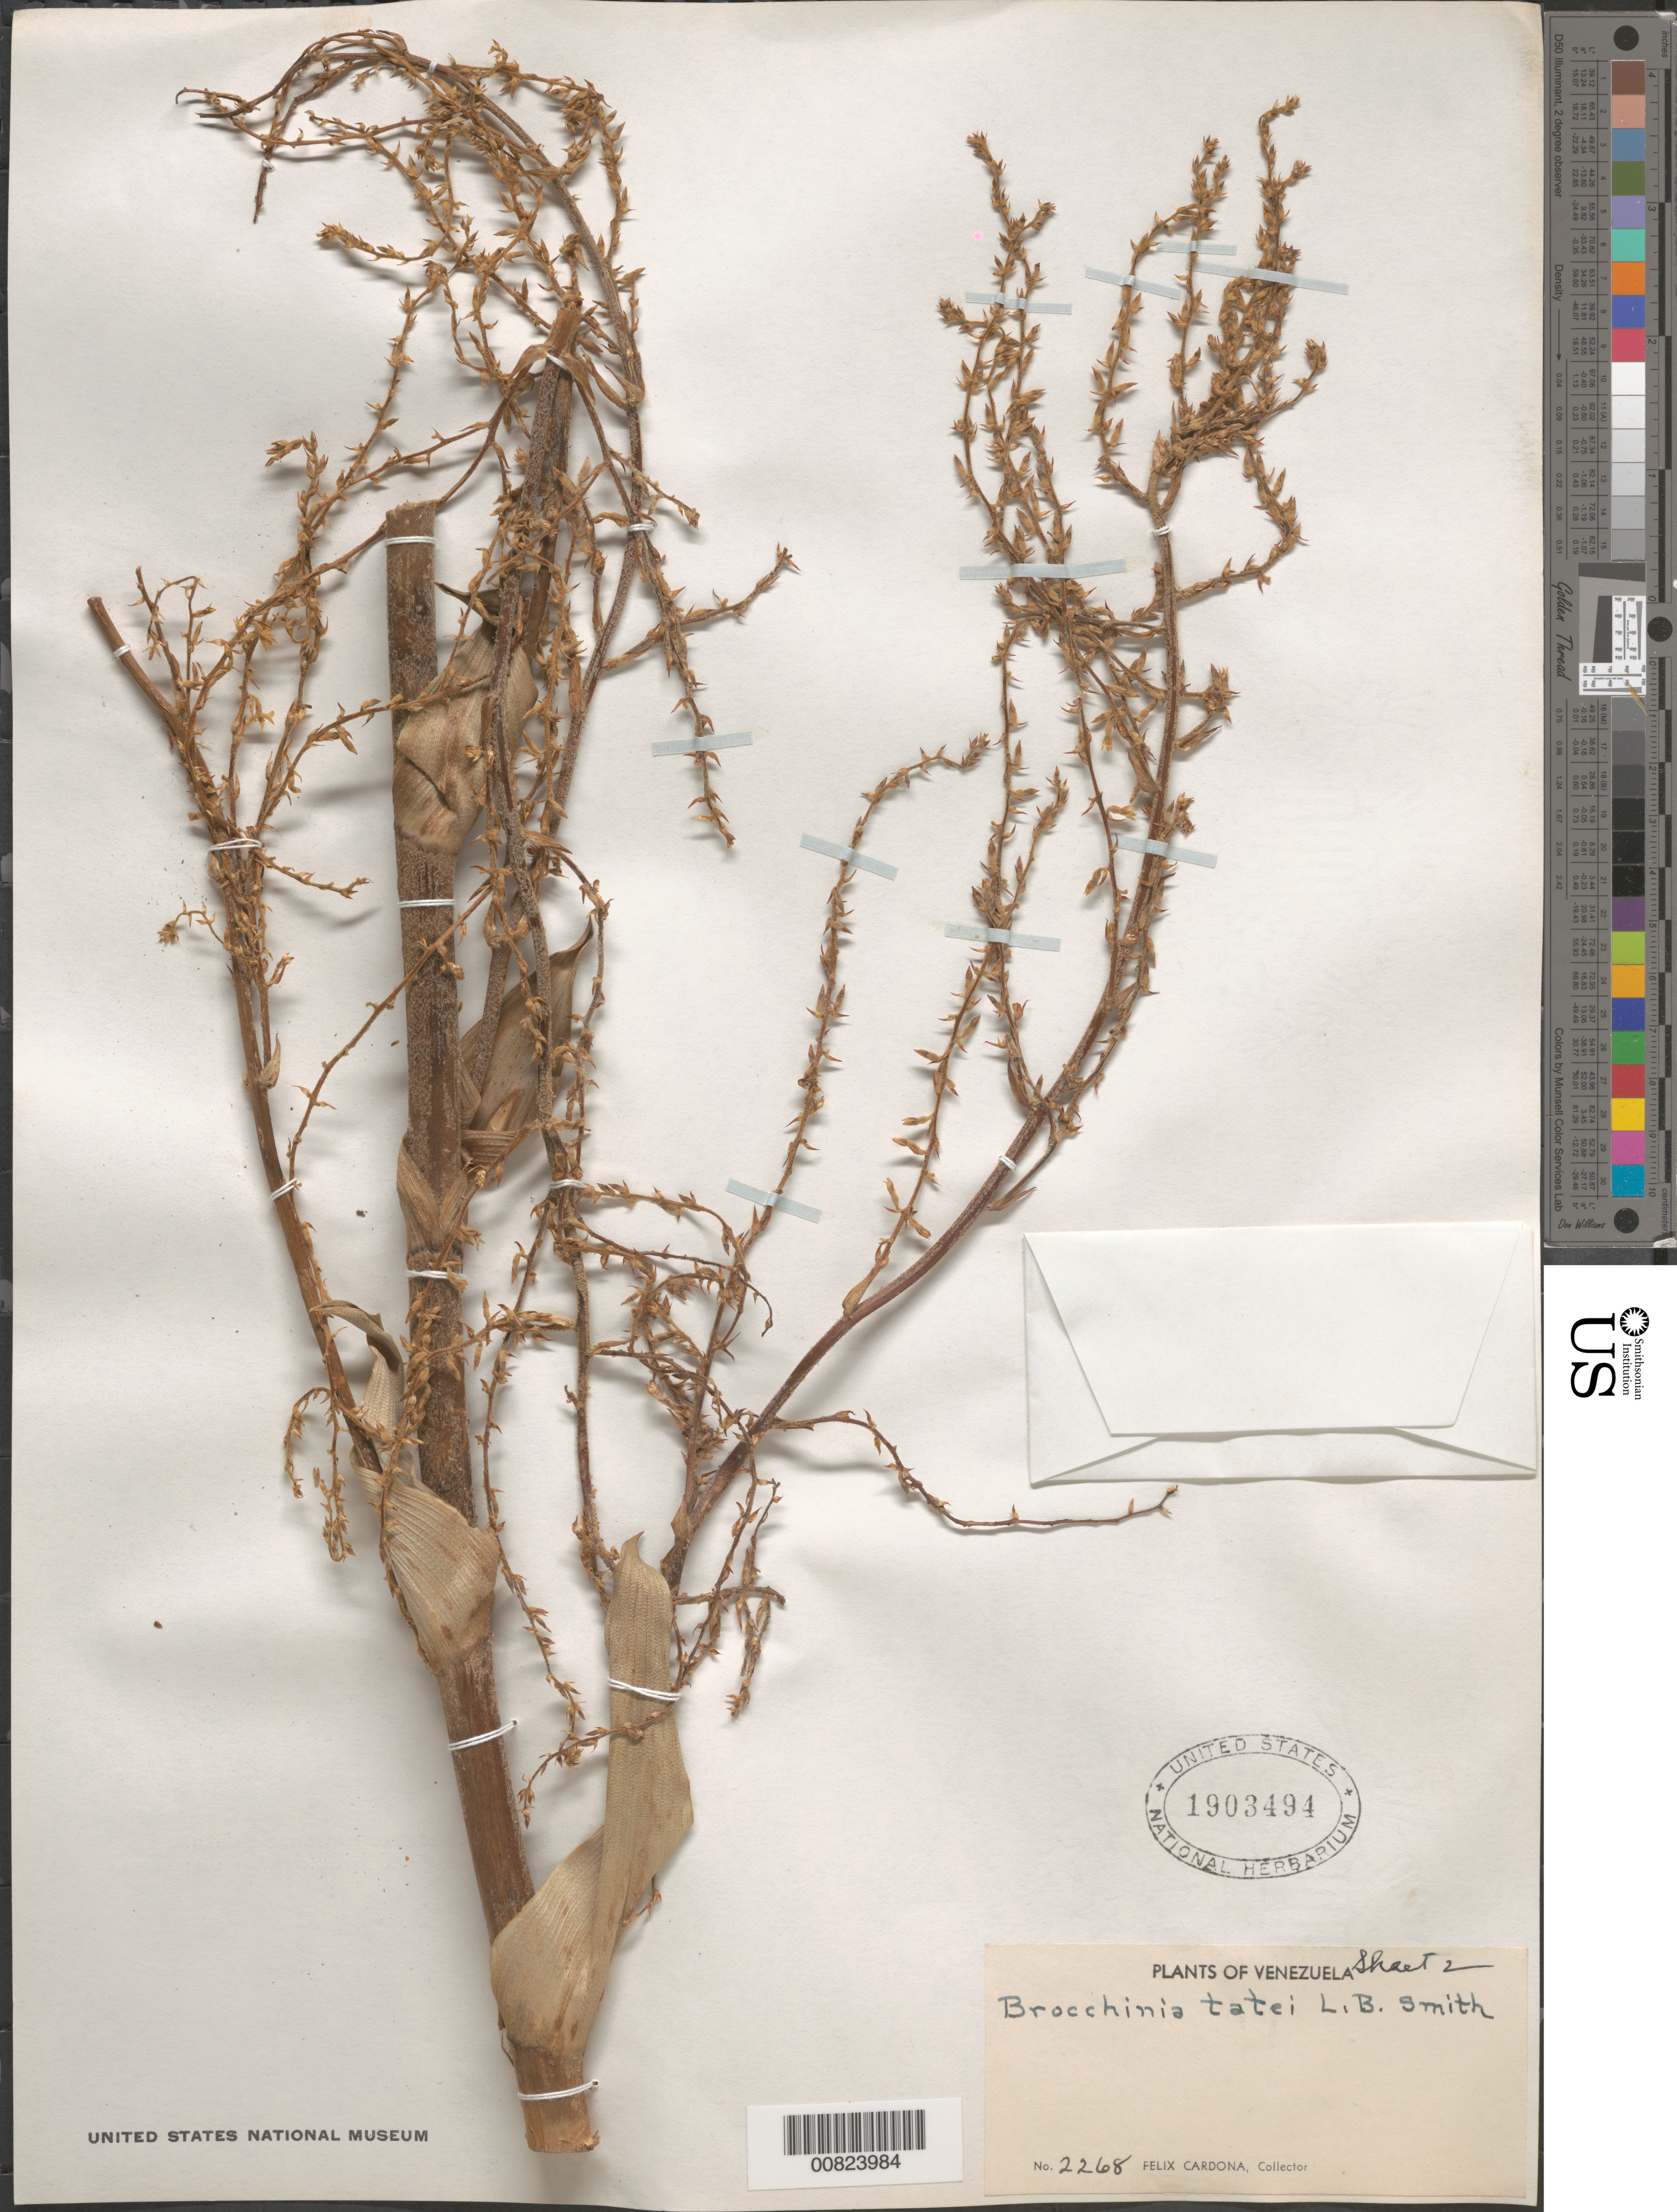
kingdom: Plantae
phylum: Tracheophyta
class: Liliopsida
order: Poales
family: Bromeliaceae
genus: Brocchinia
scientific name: Brocchinia tatei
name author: L.B. Sm.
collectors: F. Cardona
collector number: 2268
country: Venezuela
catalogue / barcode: US 1903494